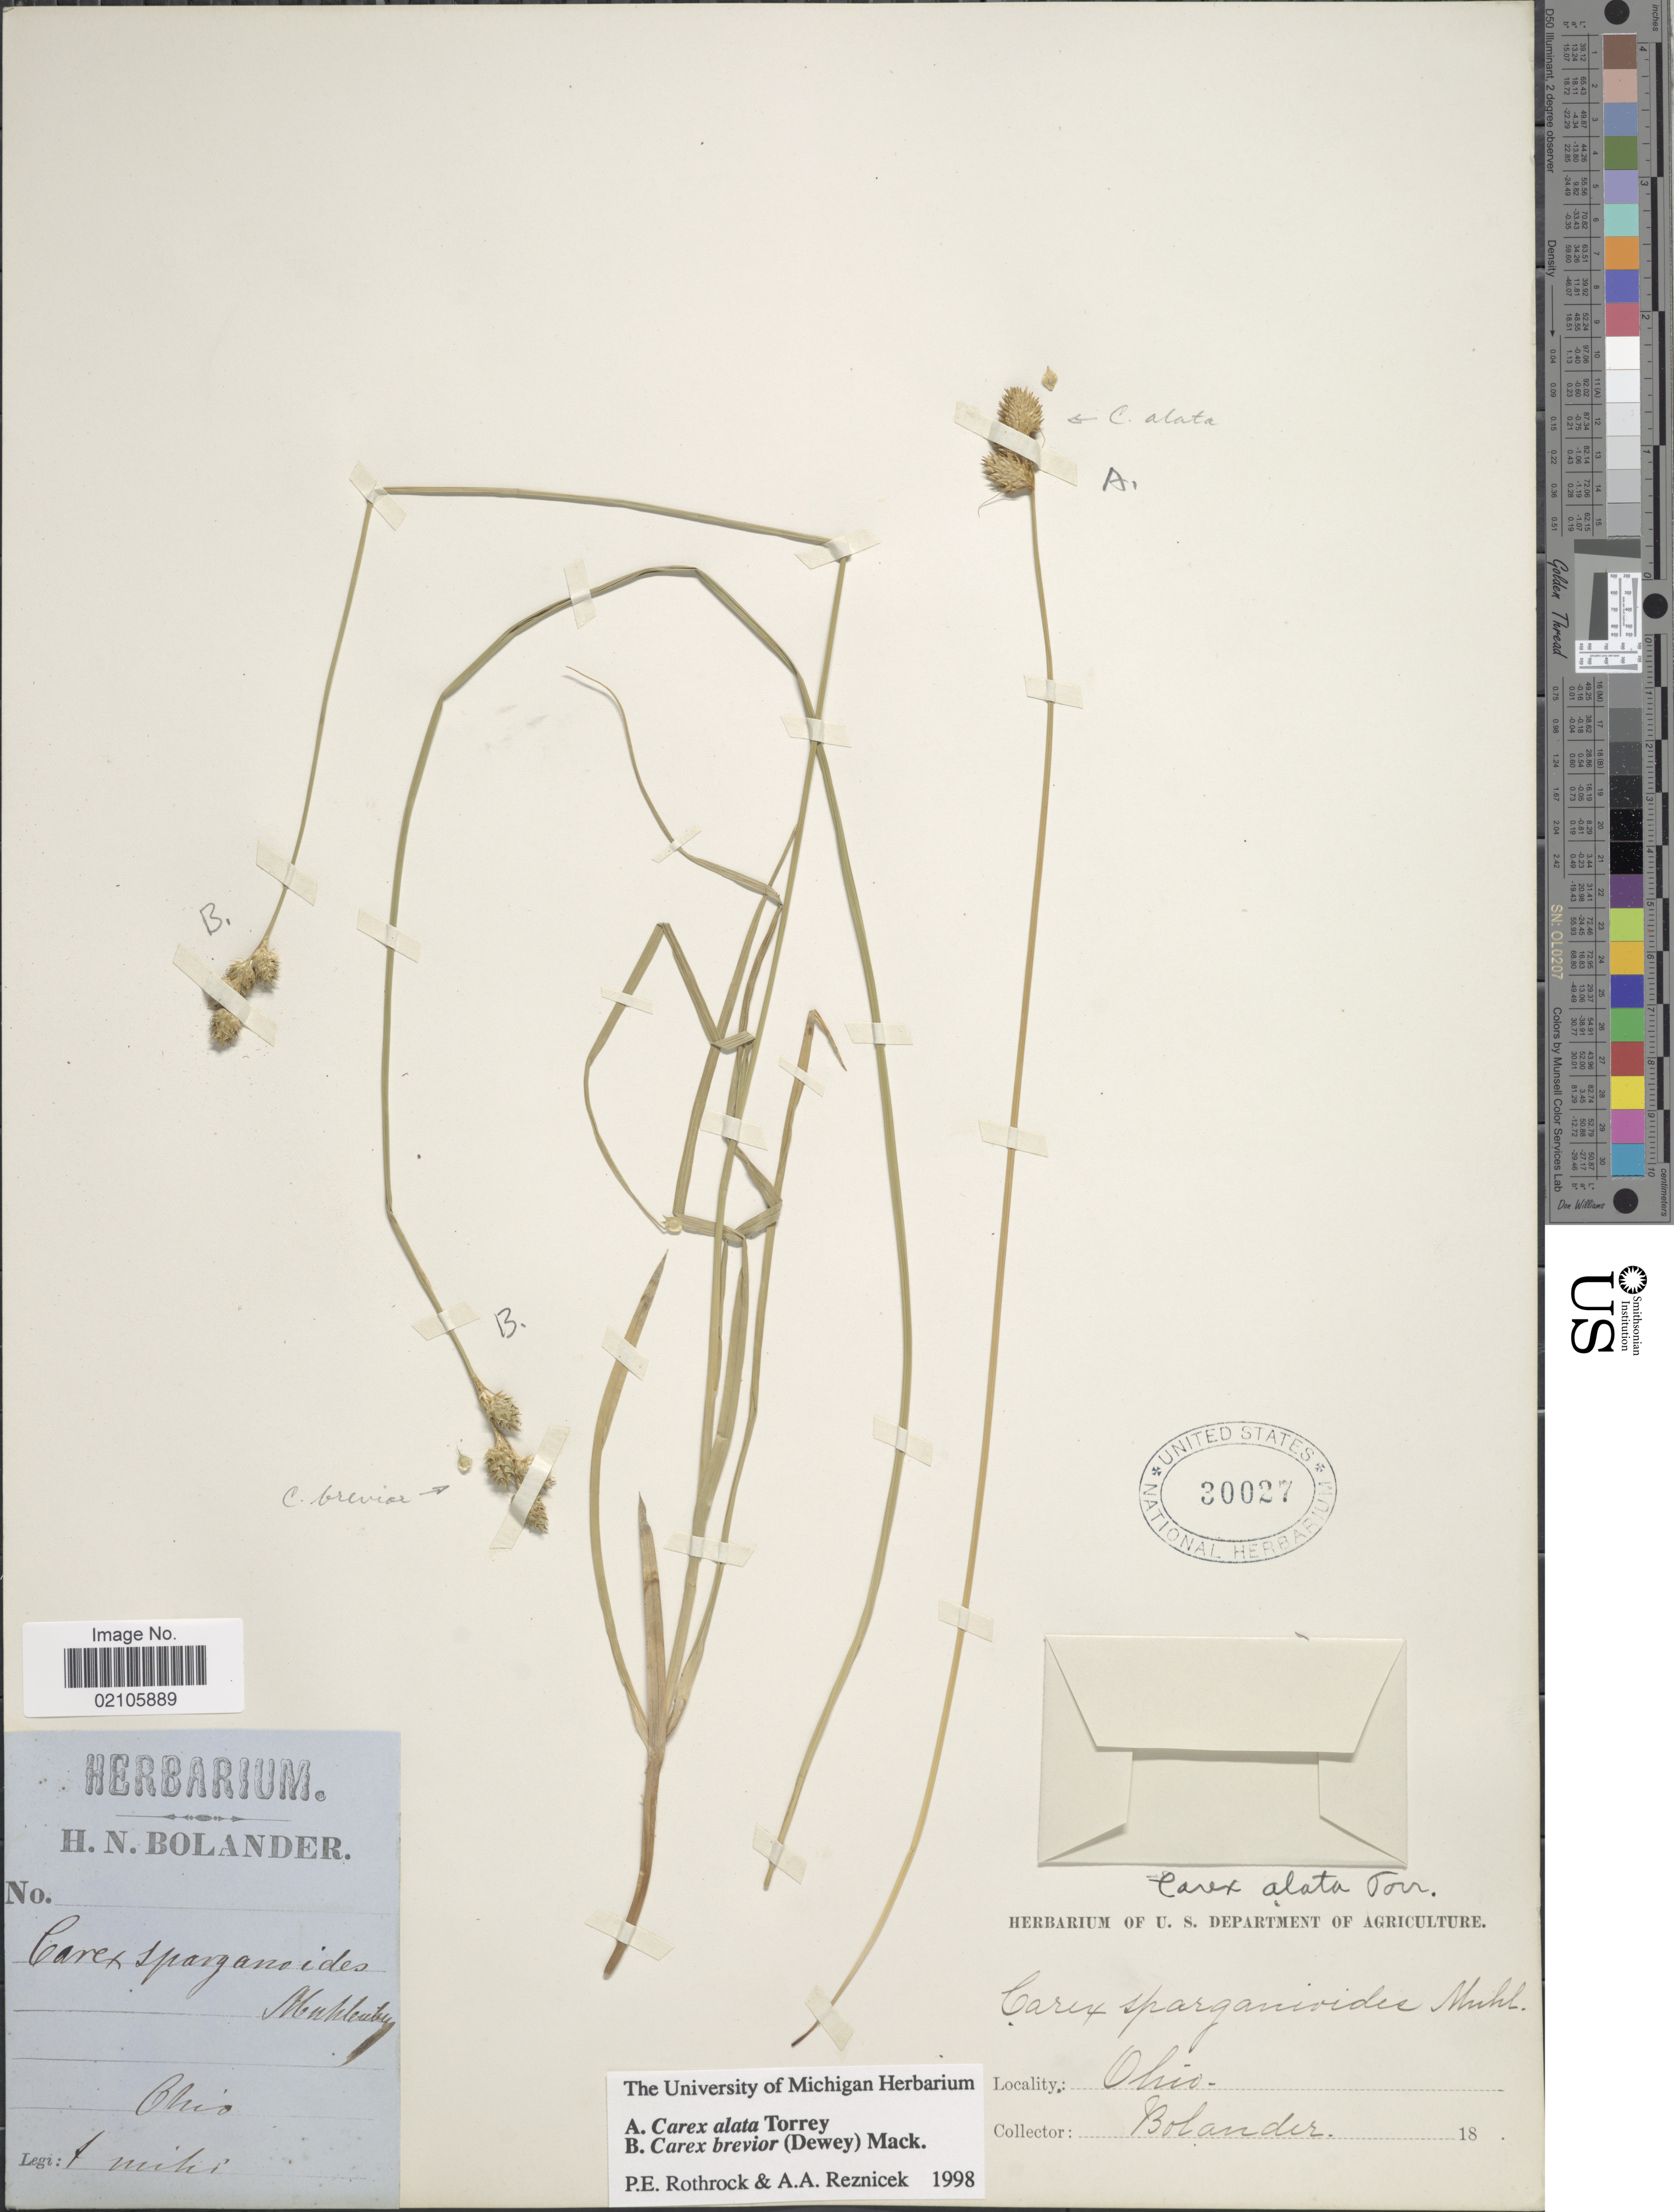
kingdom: Plantae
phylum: Tracheophyta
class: Liliopsida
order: Poales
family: Cyperaceae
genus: Carex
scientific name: Carex brevior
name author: (Dewey) Mack. ex Lunell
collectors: H. Bolander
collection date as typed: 18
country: United States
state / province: Ohio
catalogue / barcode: US 30027